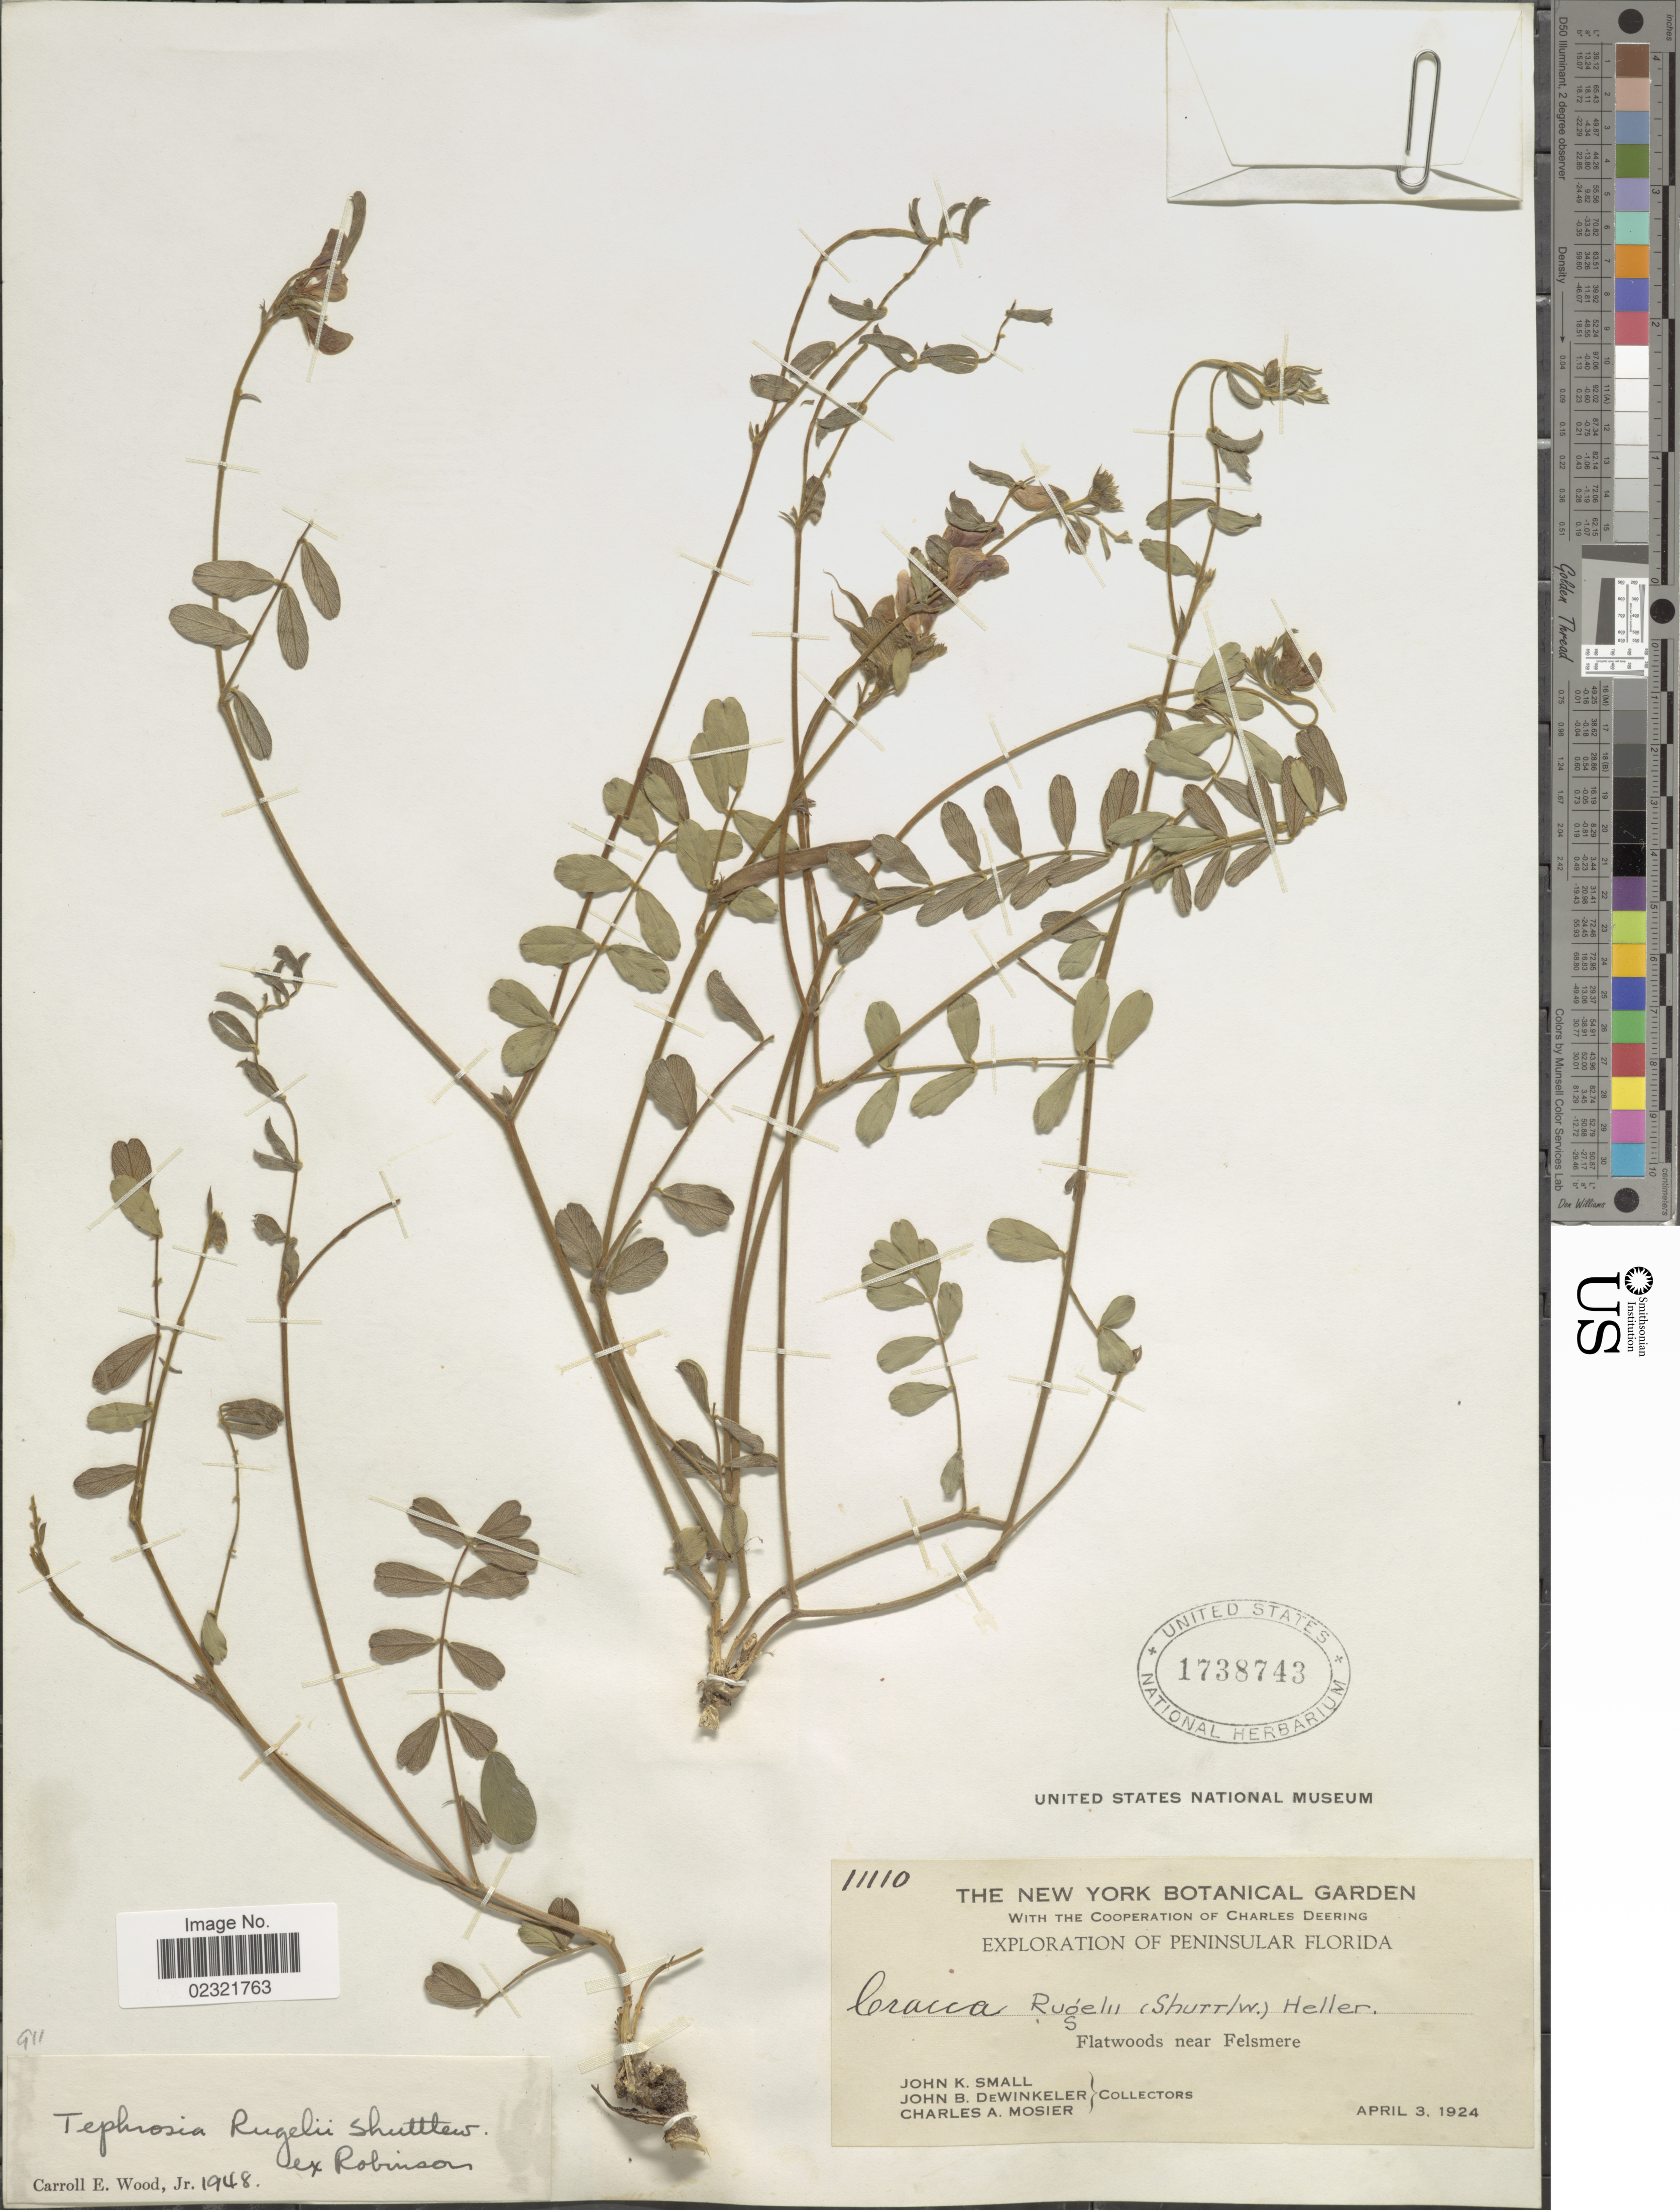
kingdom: Plantae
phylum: Tracheophyta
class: Magnoliopsida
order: Fabales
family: Fabaceae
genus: Tephrosia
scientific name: Tephrosia rugelii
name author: Shuttlew.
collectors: J. K. Small, J. B. Dewinkeler & C. A. Mosier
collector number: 11110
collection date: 1924-04-03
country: United States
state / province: Florida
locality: Peninsular Florida, Flatwoods near Felsmere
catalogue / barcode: US 1738743